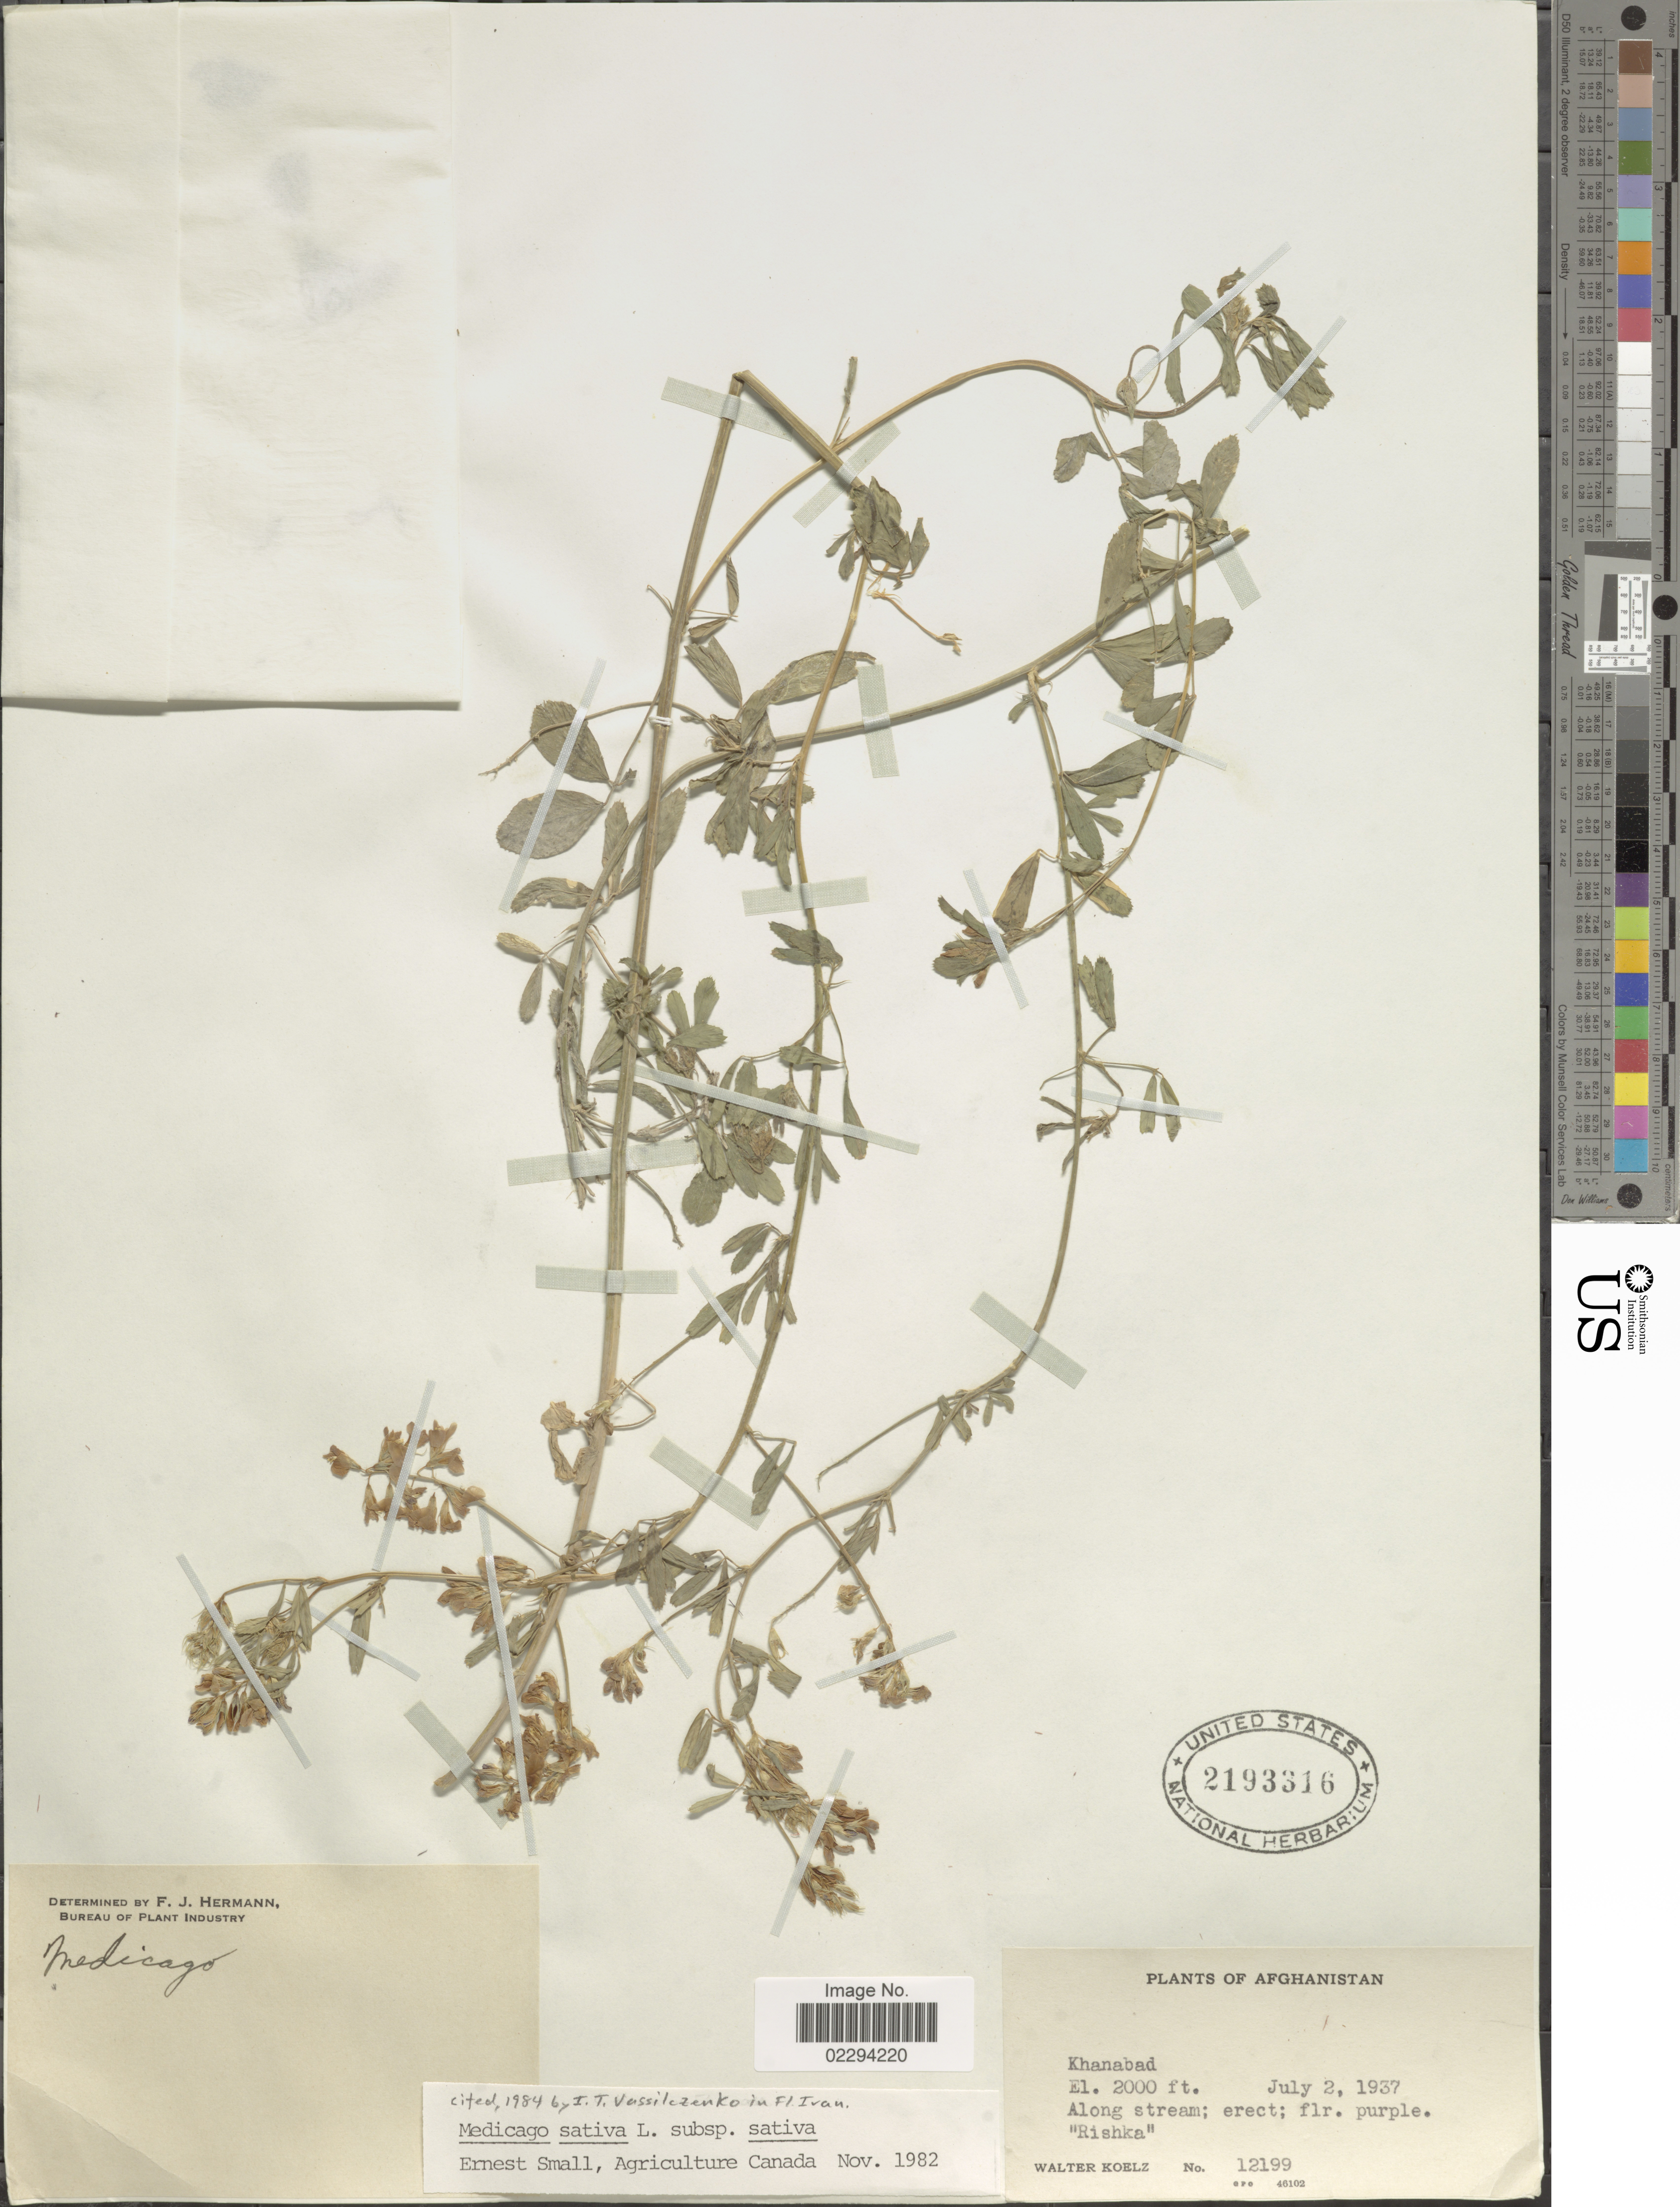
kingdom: Plantae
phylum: Tracheophyta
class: Magnoliopsida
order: Fabales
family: Fabaceae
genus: Medicago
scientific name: Medicago sativa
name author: L.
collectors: W. N. Koelz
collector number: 12199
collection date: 1937-07-02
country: Afghanistan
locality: Khannabad, along stream.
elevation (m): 610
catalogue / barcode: US 2193316